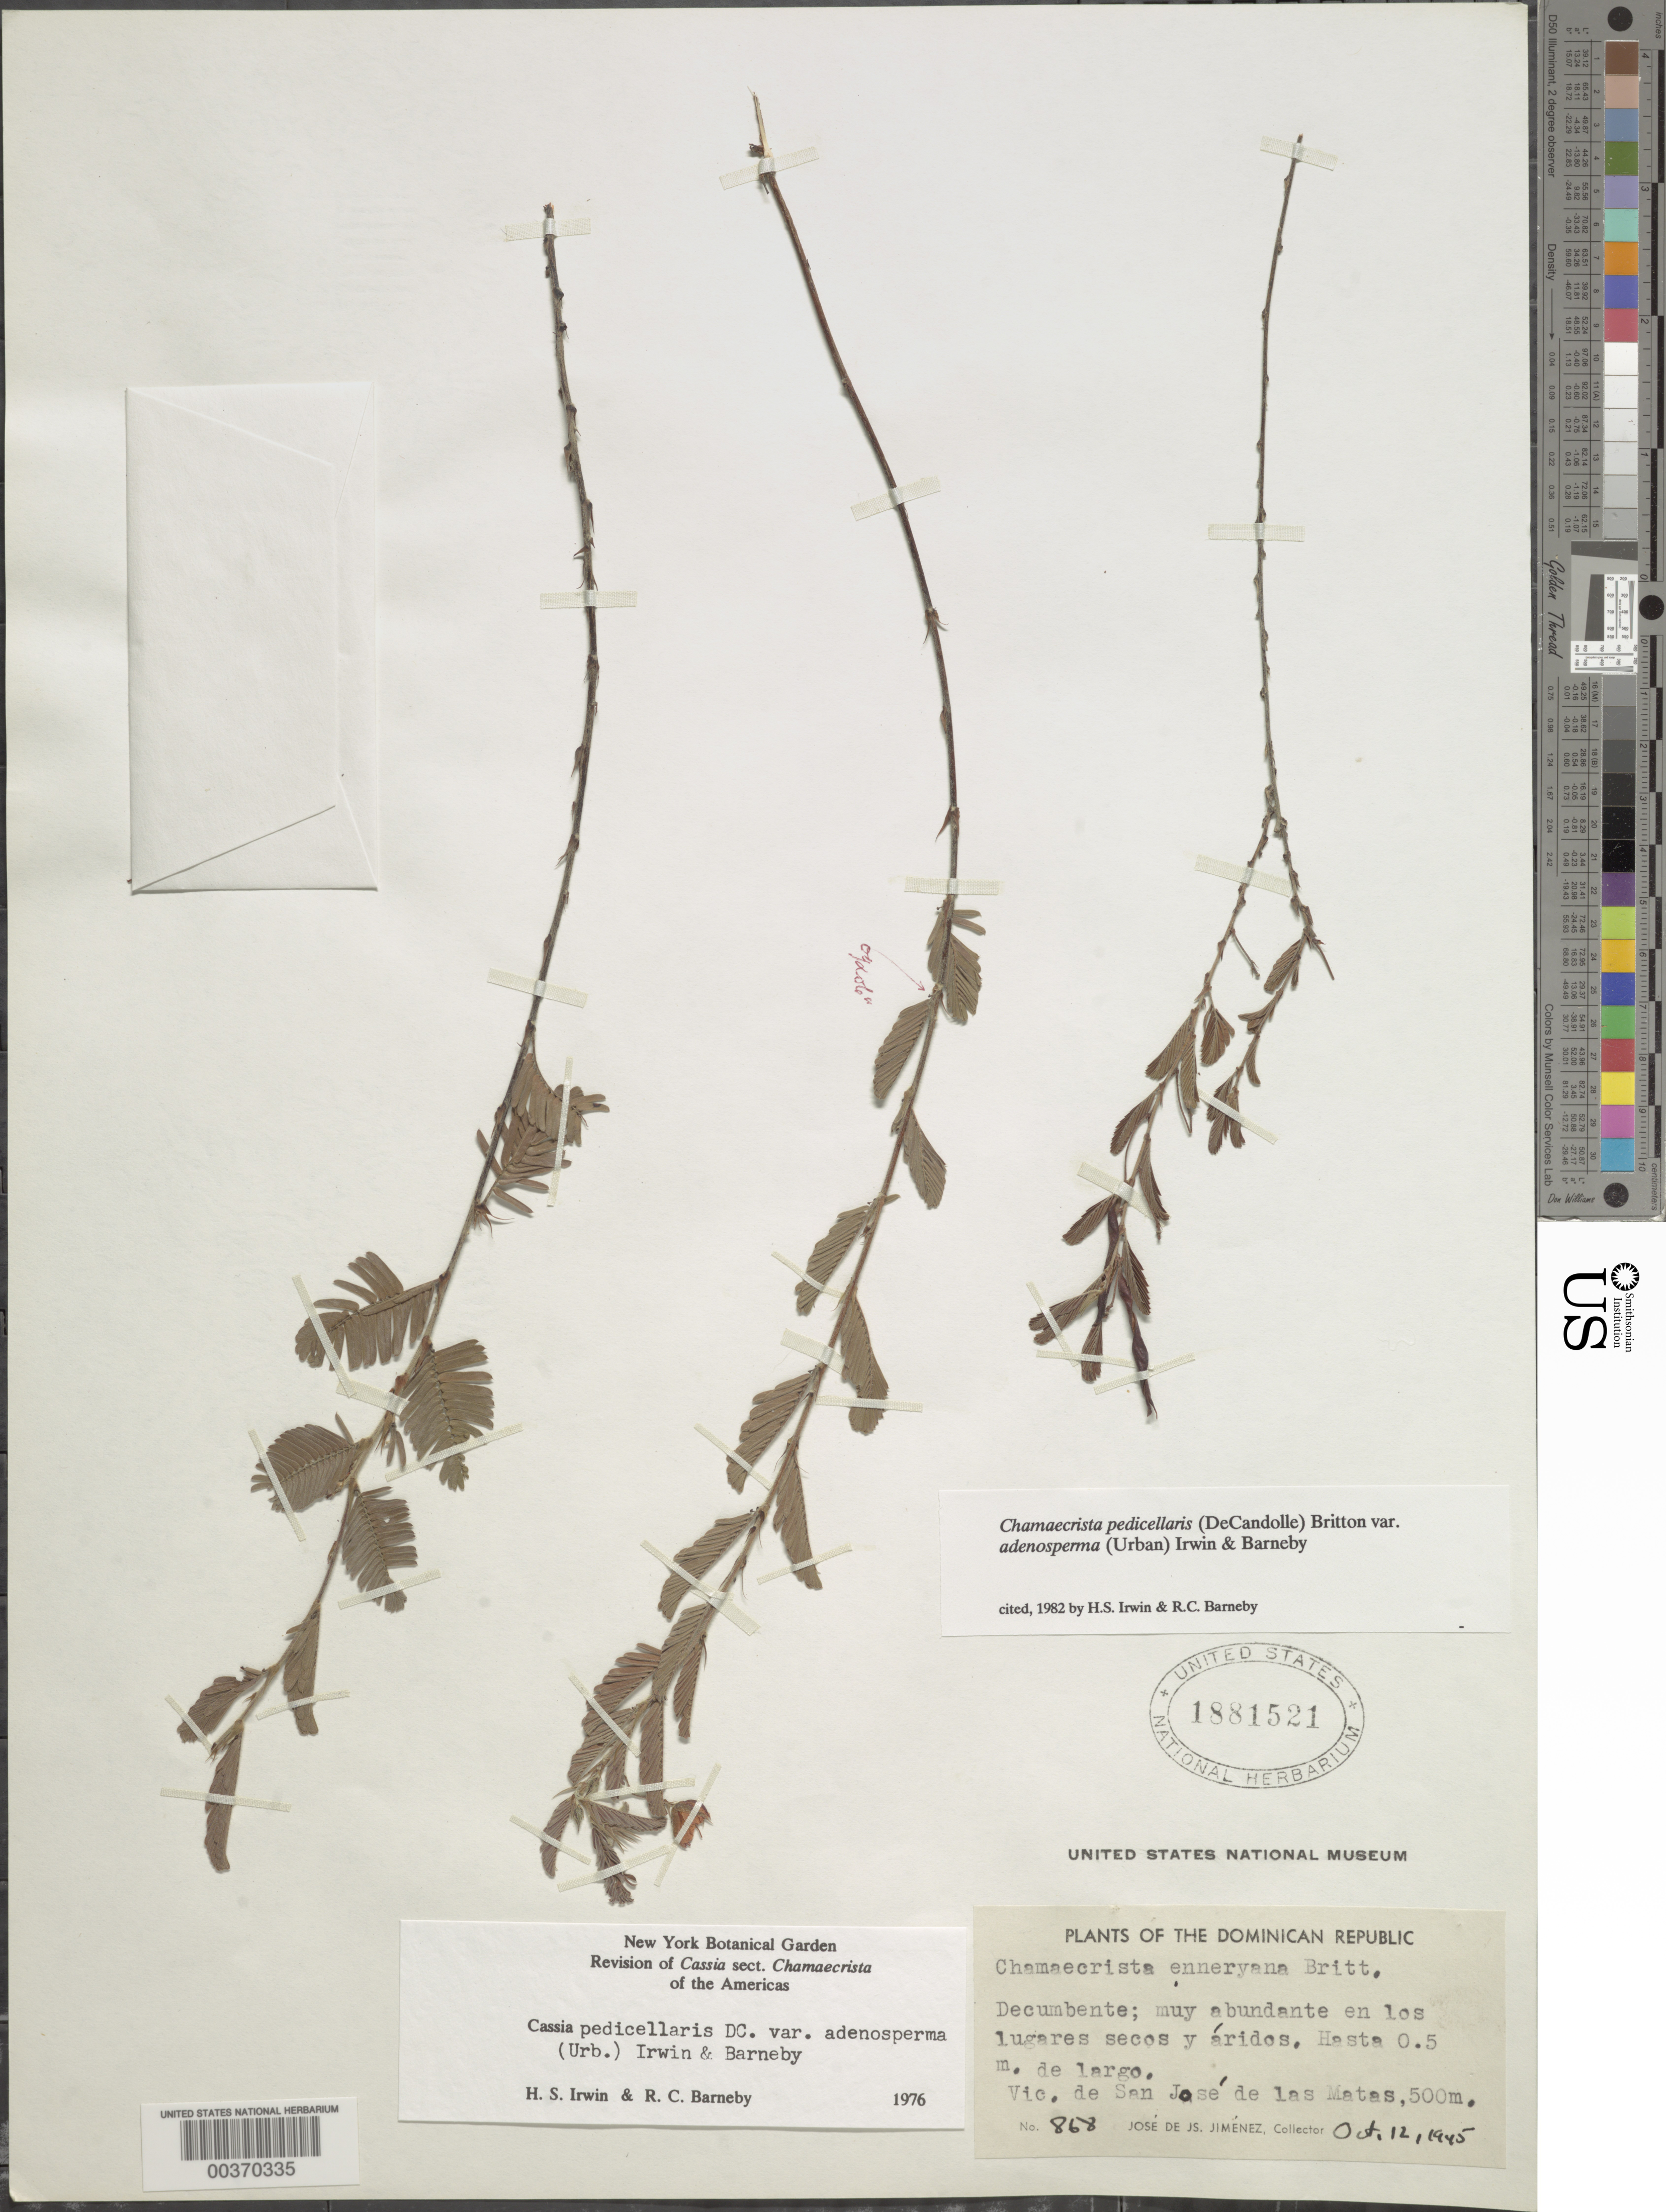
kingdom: Plantae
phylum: Tracheophyta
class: Magnoliopsida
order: Fabales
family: Fabaceae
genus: Chamaecrista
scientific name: Chamaecrista pedicellaris var. adenosperma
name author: (Urb.) H.S. Irwin & Barneby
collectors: J. J. Jiménez Almonte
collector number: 868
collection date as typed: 12 Oct 1945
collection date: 1945-10-12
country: Dominican Republic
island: Hispaniola Island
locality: Vicinity of san jose de las matas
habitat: Los lugares secos y aridos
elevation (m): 500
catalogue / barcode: US 1881521